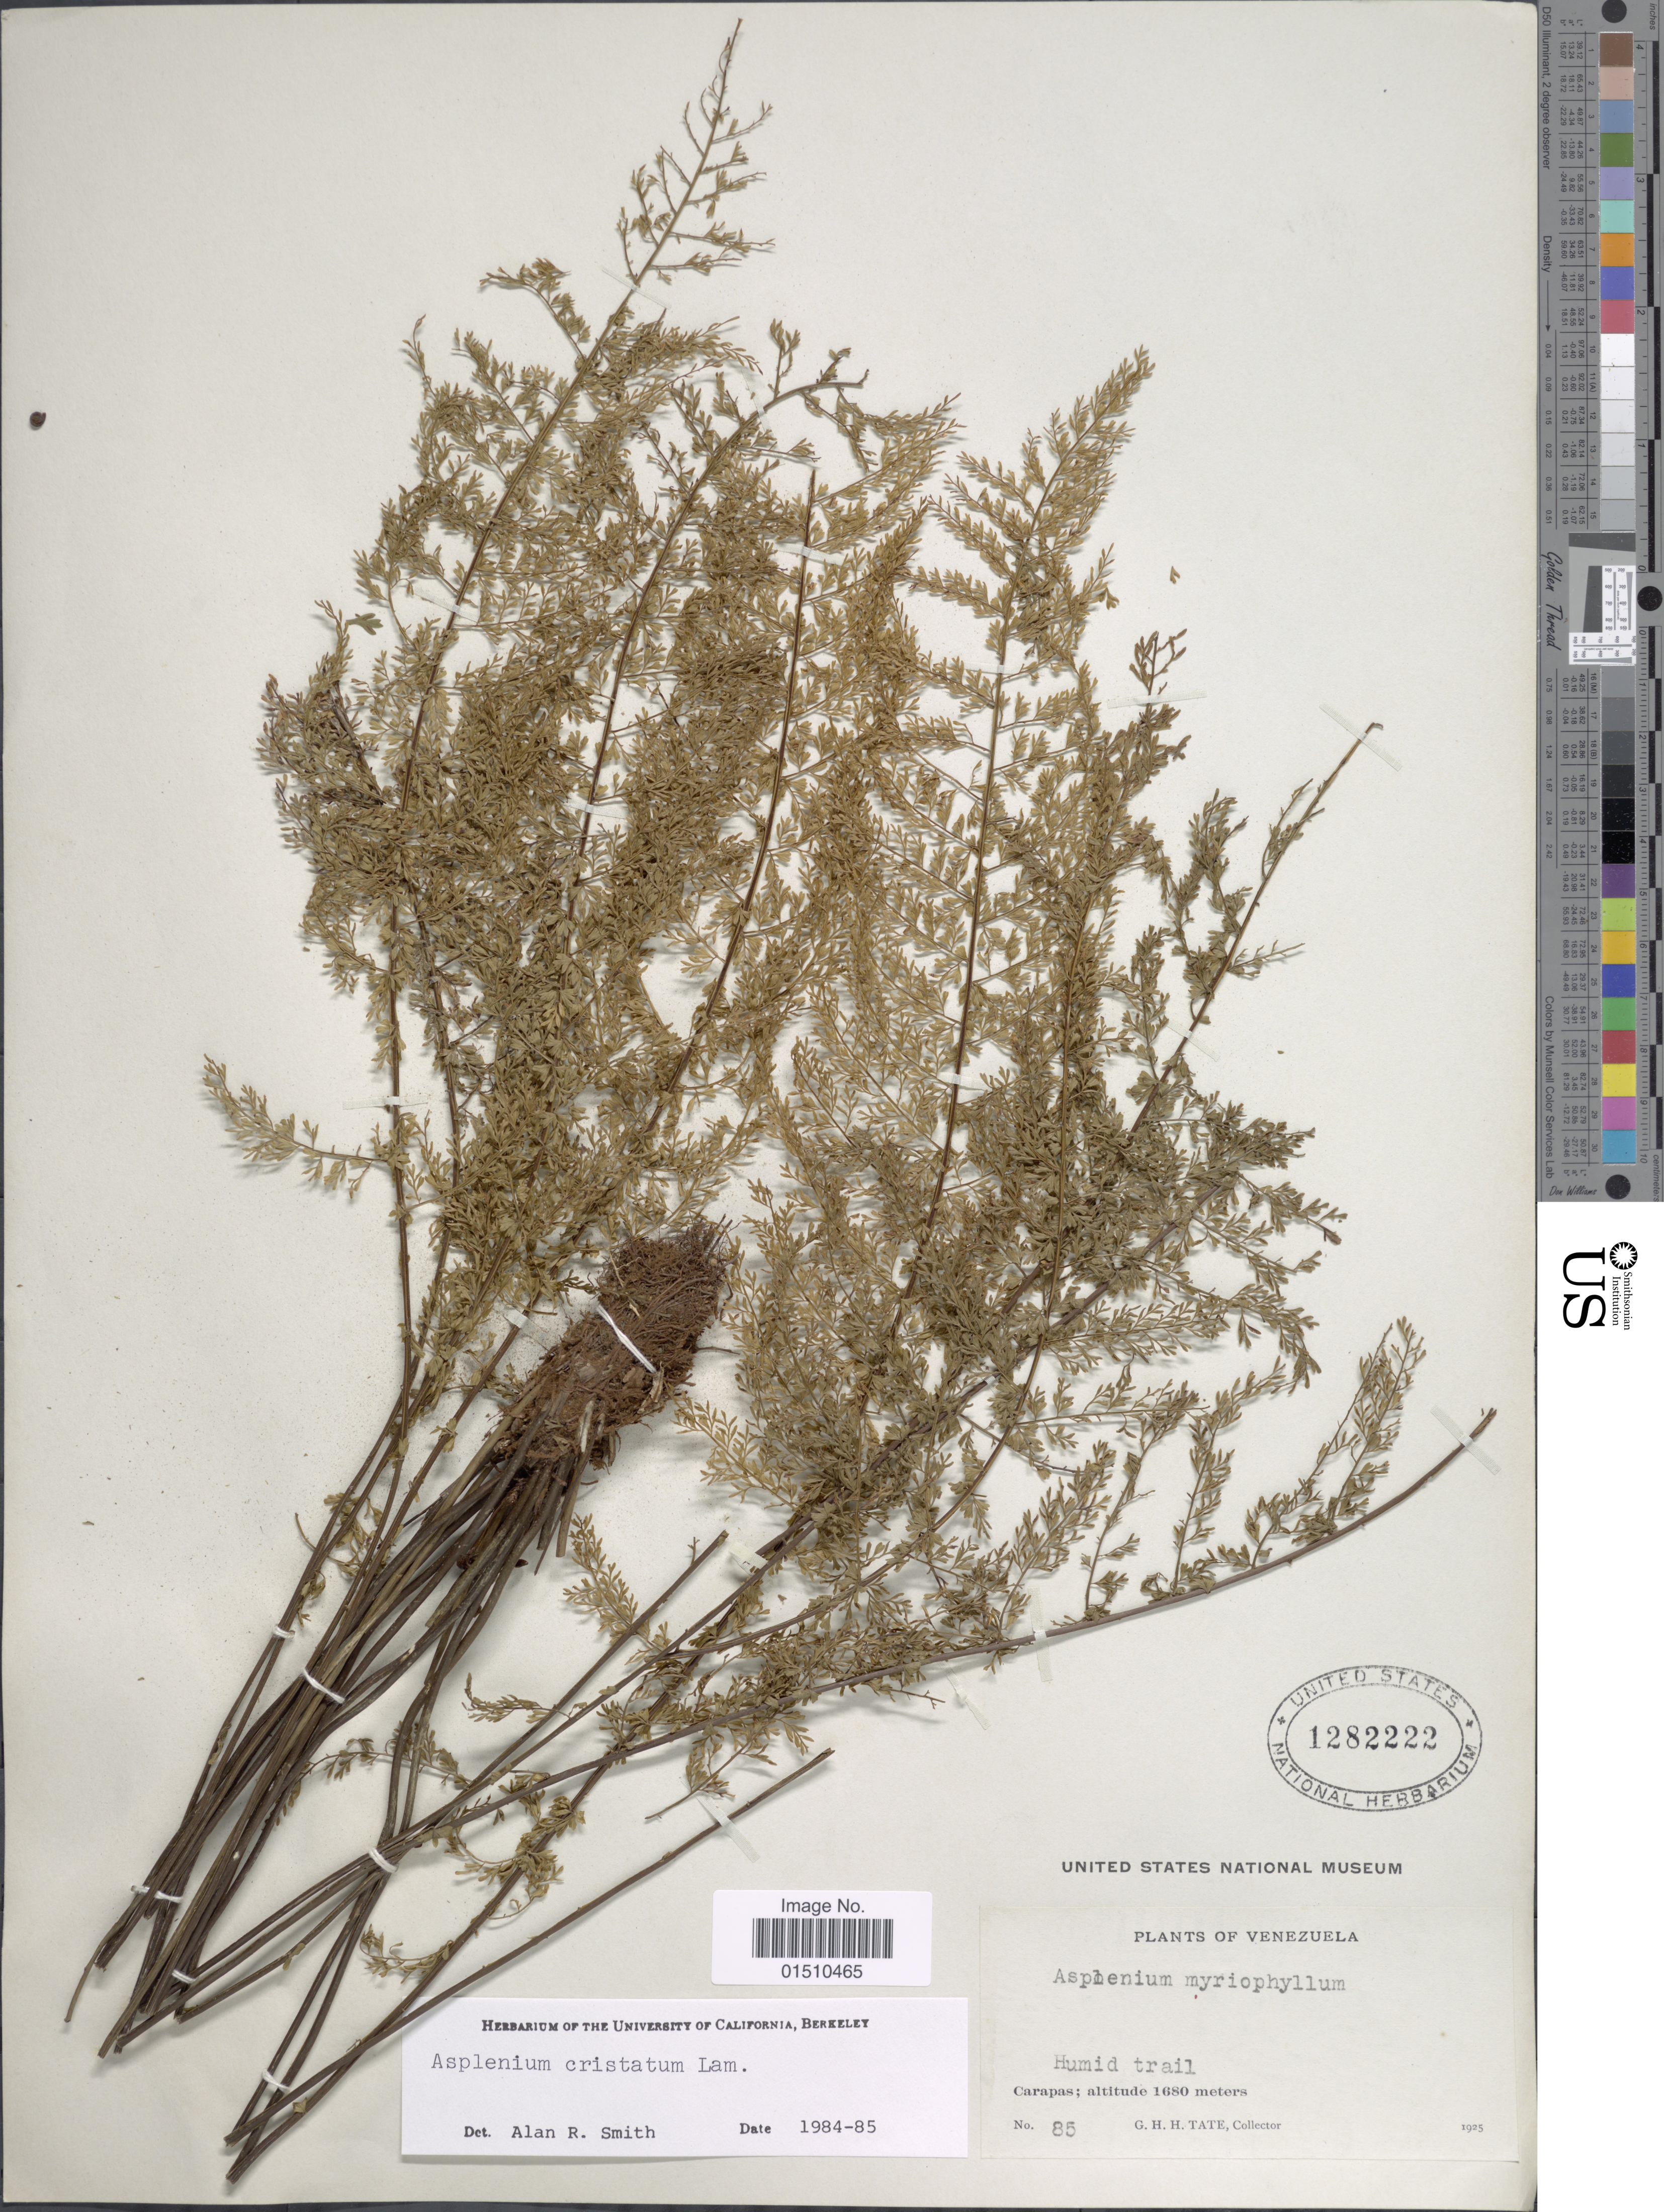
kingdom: Plantae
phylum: Tracheophyta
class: Polypodiopsida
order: Polypodiales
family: Aspleniaceae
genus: Asplenium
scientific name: Asplenium cristatum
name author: Lam.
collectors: G. Tate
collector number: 85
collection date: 1925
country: Venezuela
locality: Venezuela, Carapas.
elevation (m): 1680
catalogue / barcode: US 1282222